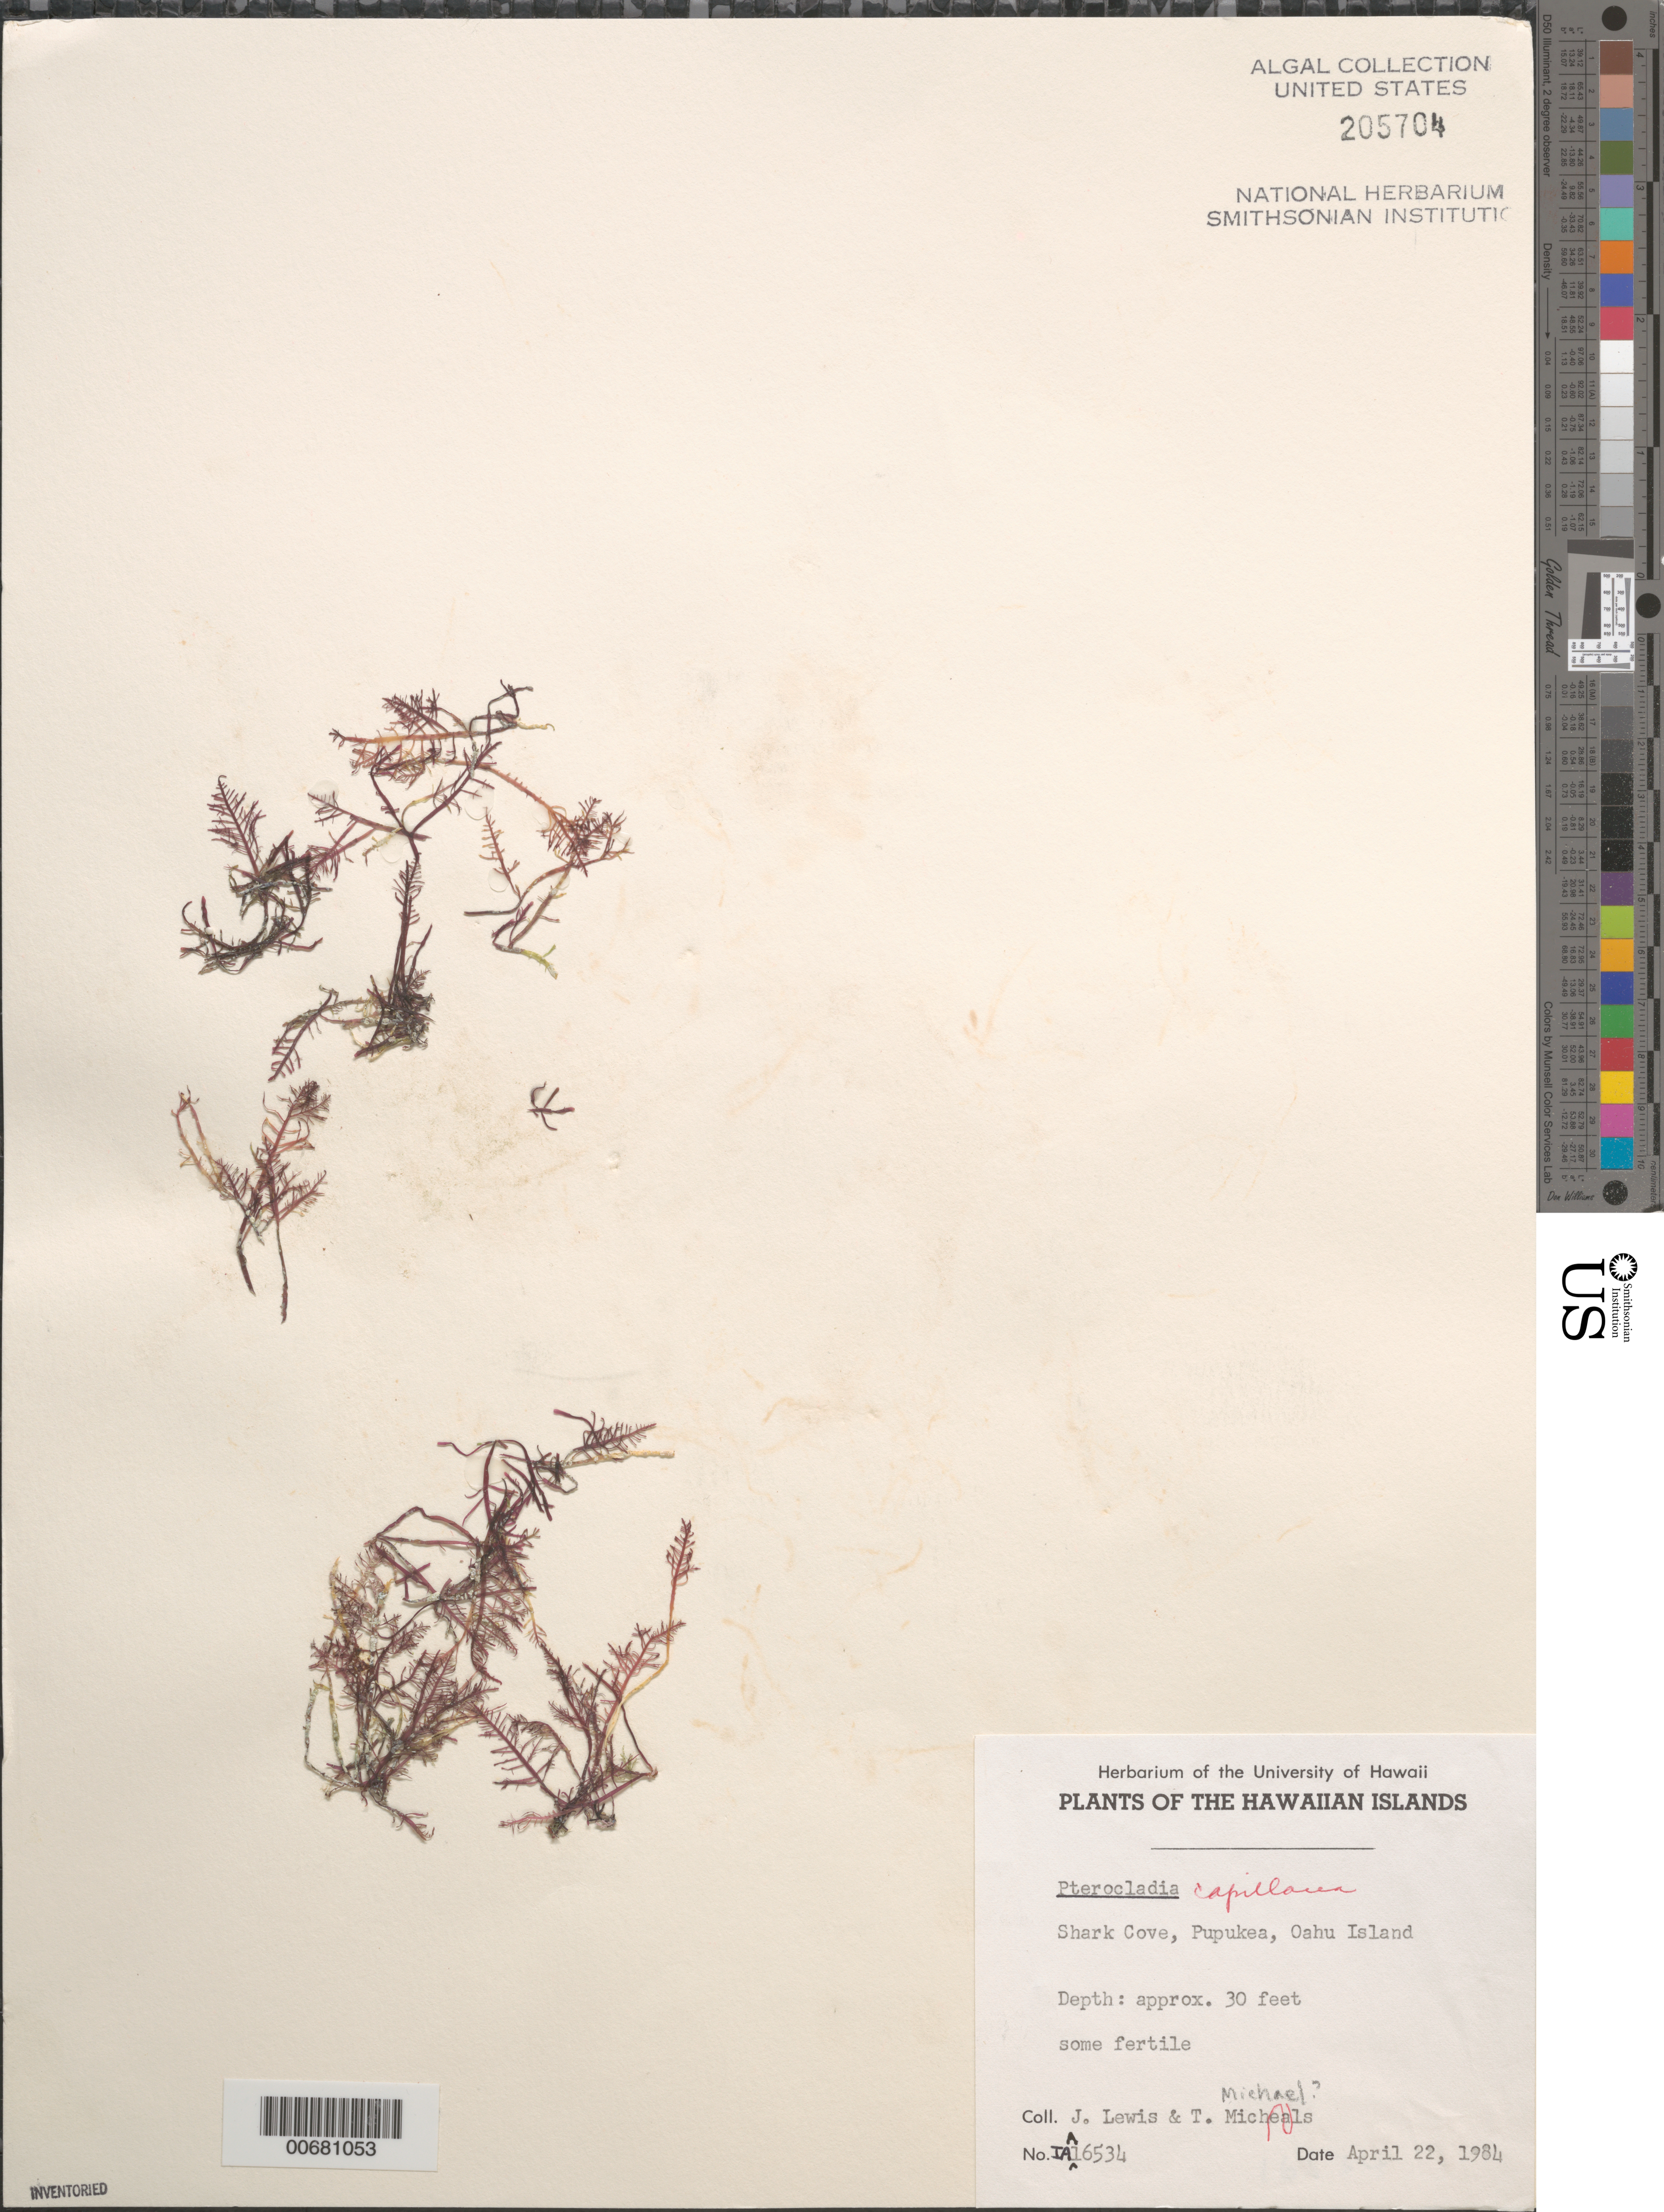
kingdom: Plantae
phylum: Rhodophyta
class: Florideophyceae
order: Gelidiales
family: Pterocladiaceae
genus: Pterocladiella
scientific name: Pterocladiella capillacea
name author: (S.G. Gmel.) Santelices & Hommers.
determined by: Algae name updating Project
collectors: J. Lewis & T. Michael or Micheals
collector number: IAA 16534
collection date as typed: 22 Apr 1984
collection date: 1984-04-22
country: United States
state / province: Hawaii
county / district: Honolulu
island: Oahu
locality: Shark Cove, Pupukea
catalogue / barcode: US 205704